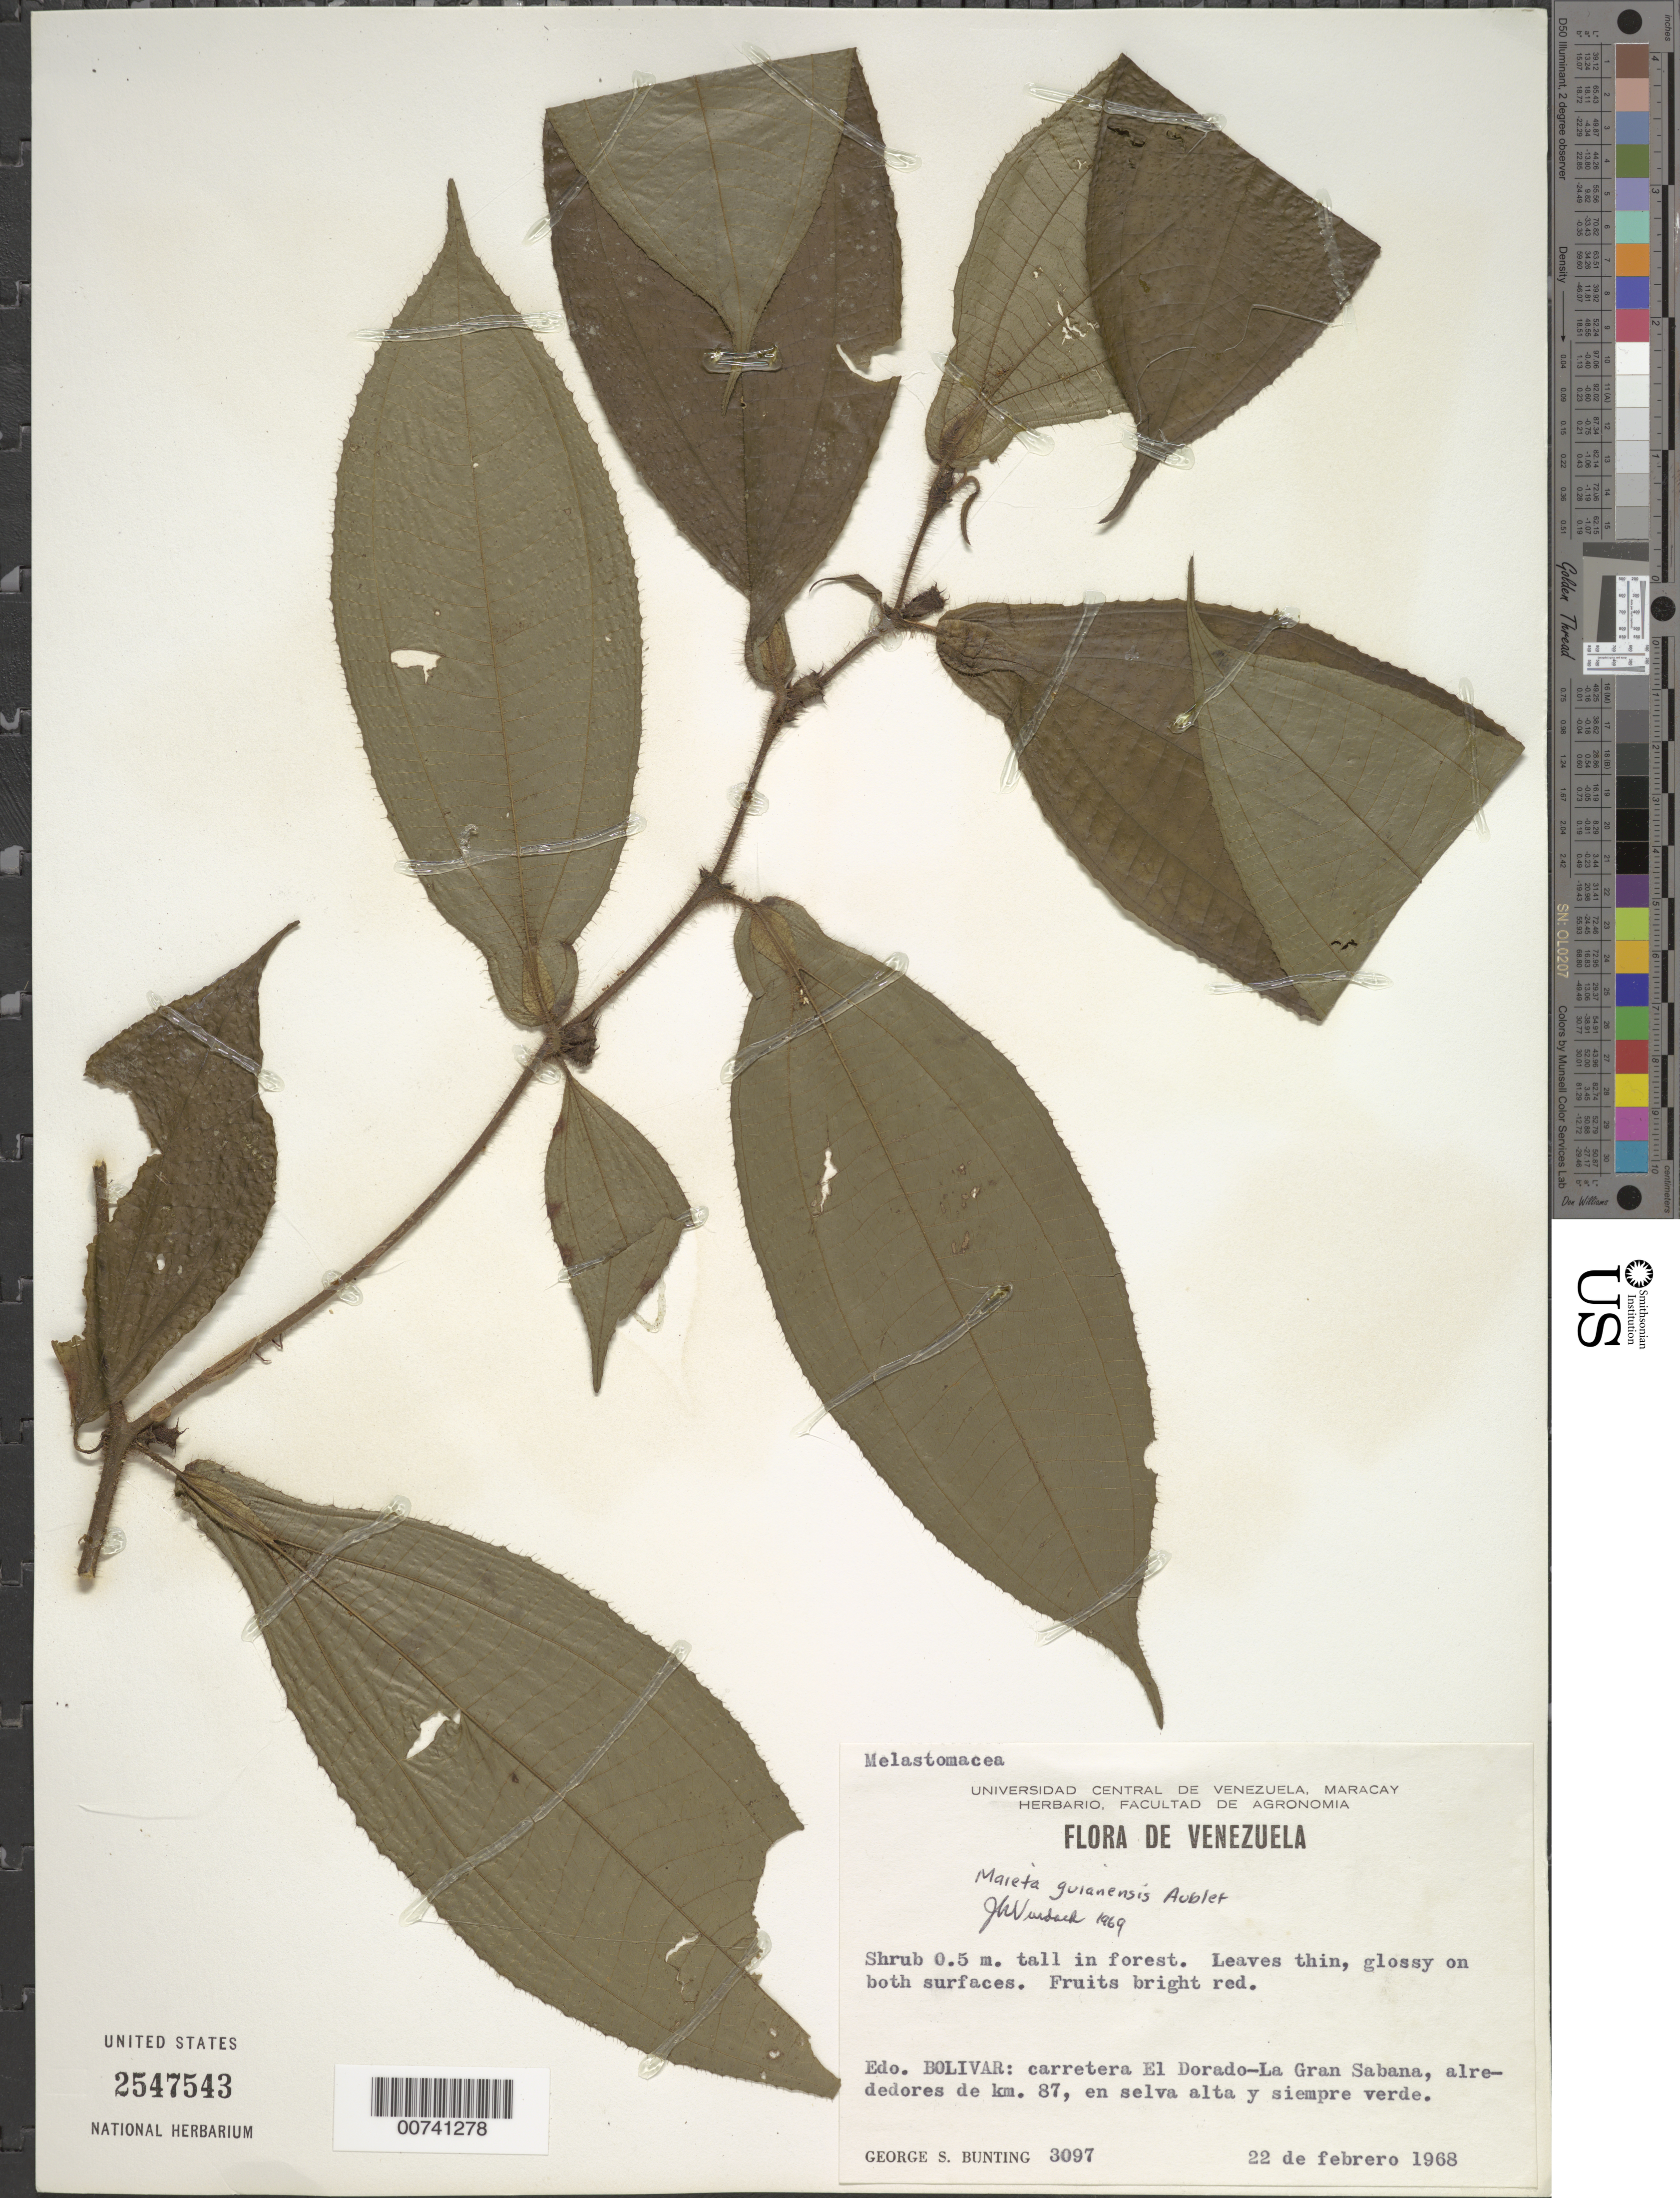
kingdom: Plantae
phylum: Tracheophyta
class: Magnoliopsida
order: Myrtales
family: Melastomataceae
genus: Maieta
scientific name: Maieta guianensis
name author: Aubl.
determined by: Wurdack, John J., (US), US (UNITED STATES)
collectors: G. S. Bunting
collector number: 3097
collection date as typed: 22-Feb-68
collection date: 1968-02-22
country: Venezuela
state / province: Bolívar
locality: El Dorado-La Gran Sabana road, km 87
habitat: Selvas alta y siempre verde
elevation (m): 1200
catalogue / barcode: US 2547543